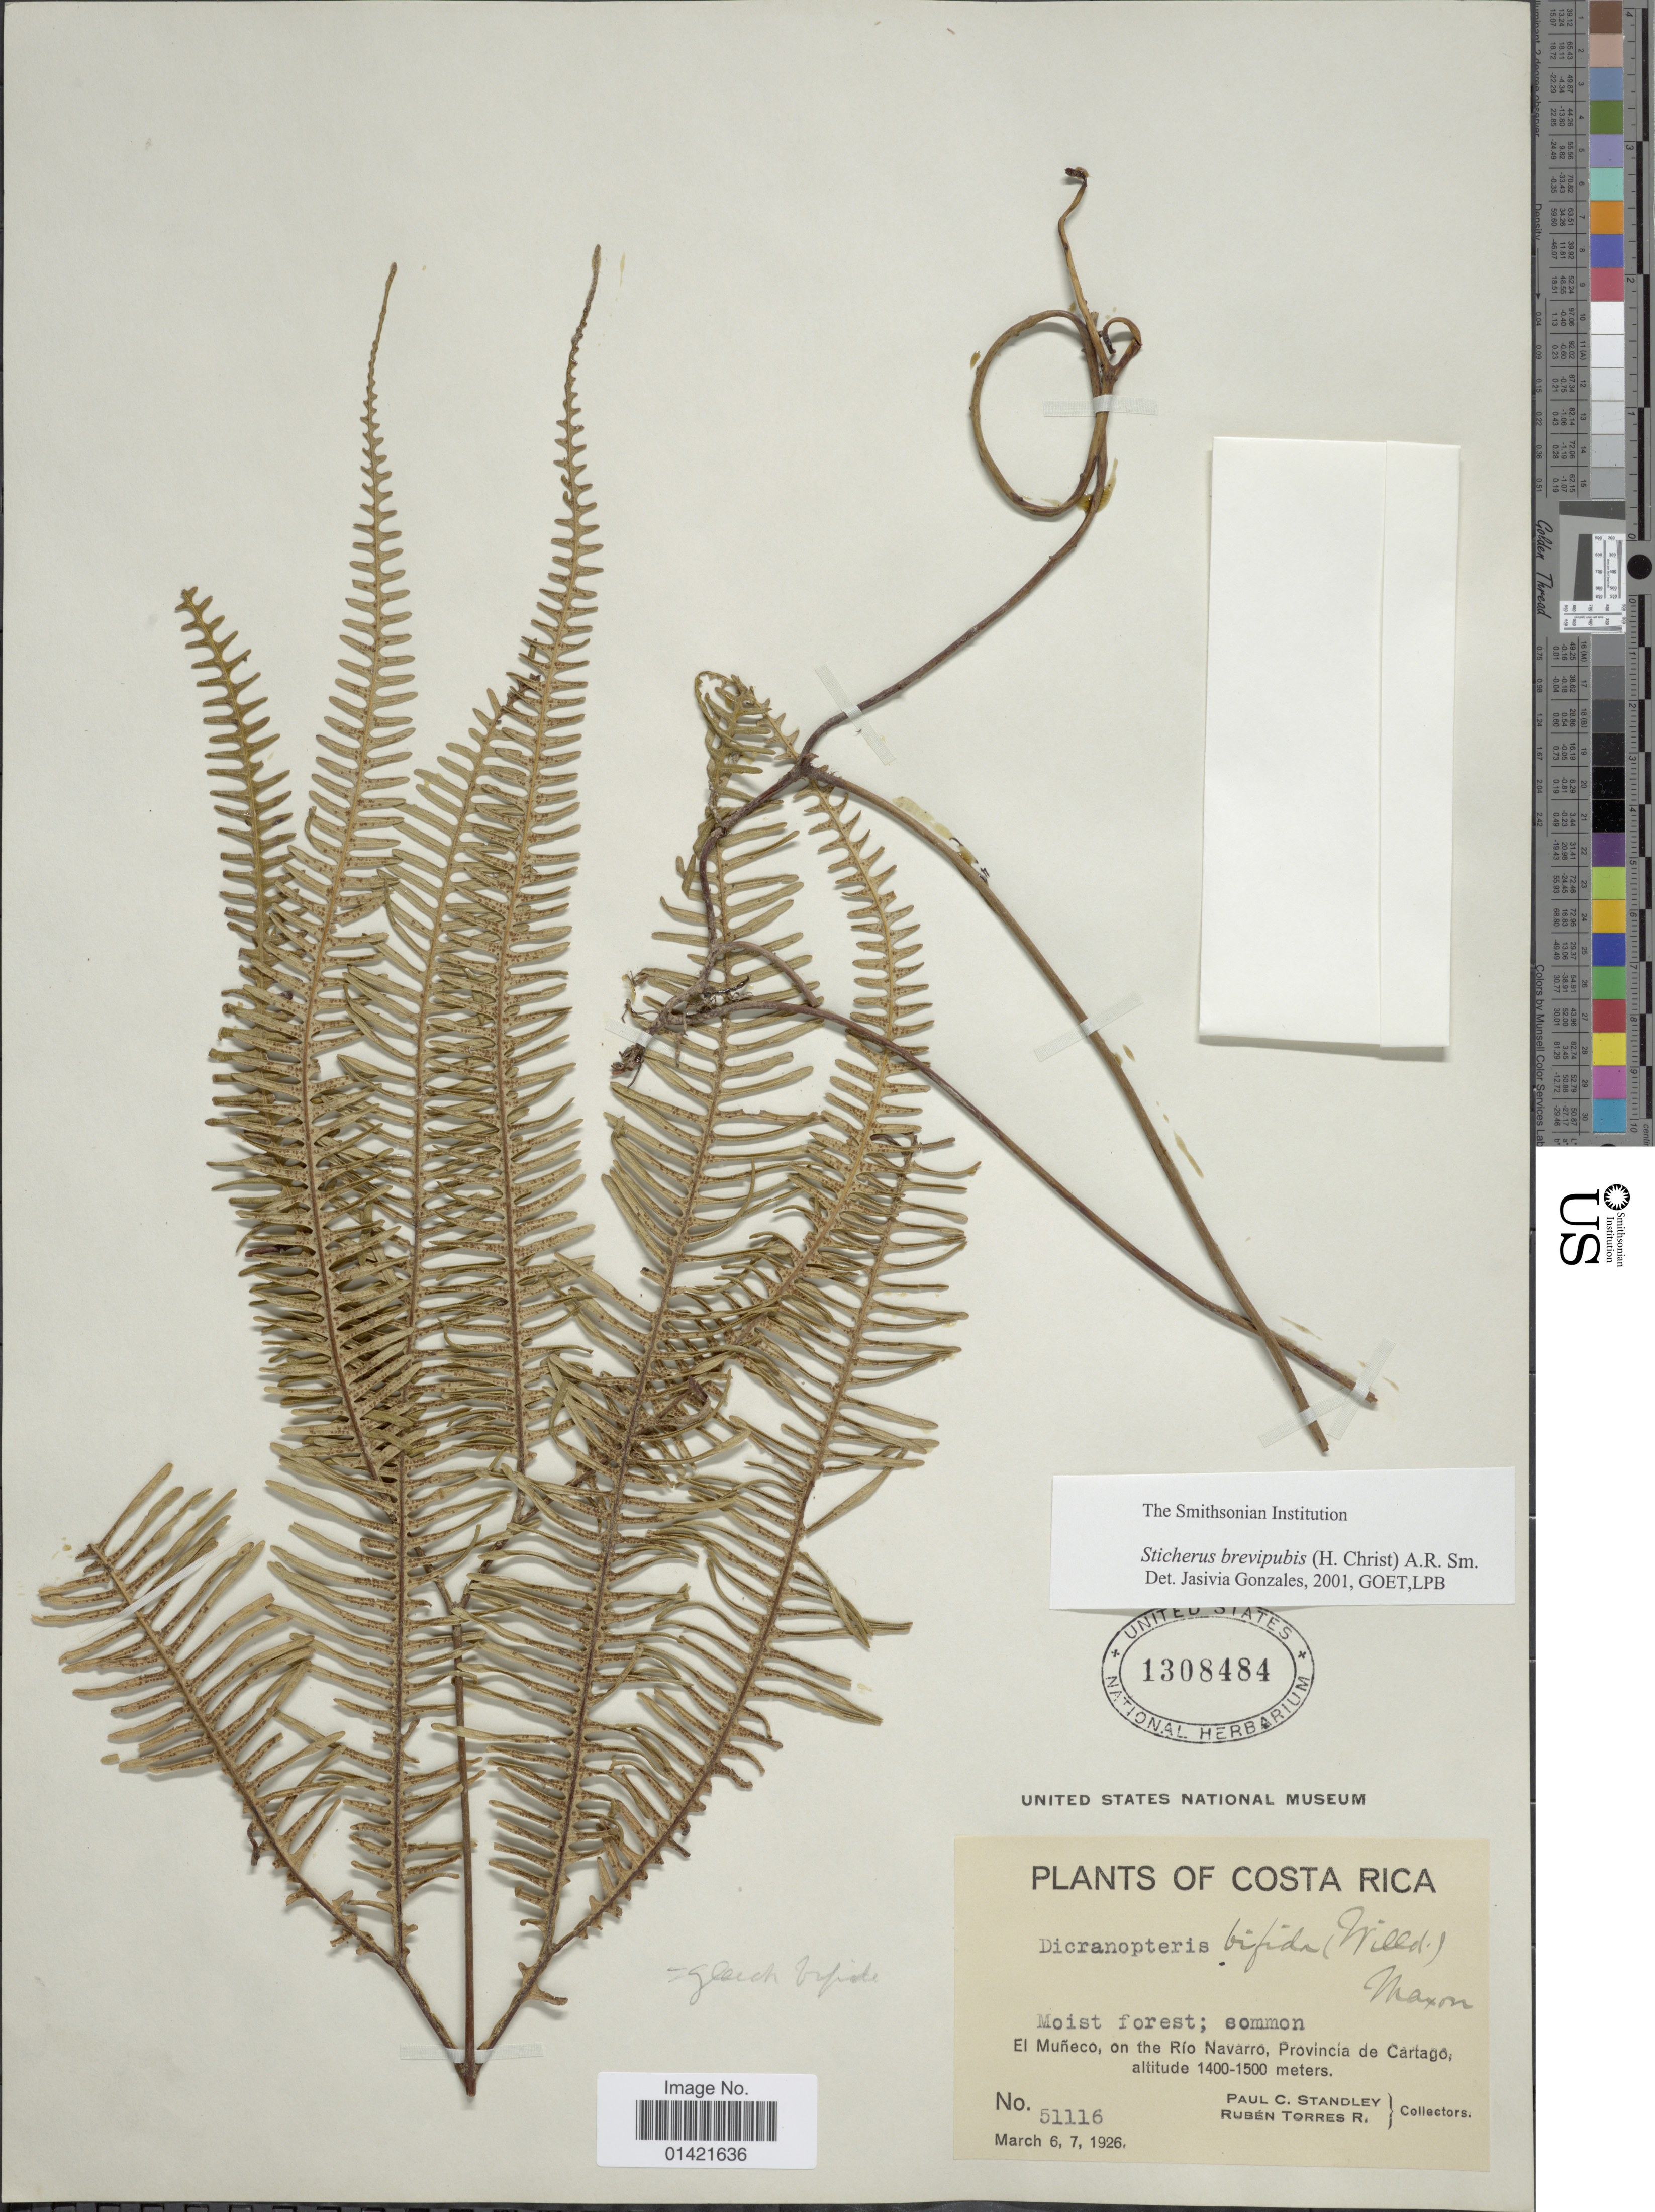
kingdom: Plantae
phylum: Tracheophyta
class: Polypodiopsida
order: Gleicheniales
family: Gleicheniaceae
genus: Sticherus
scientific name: Sticherus fulvus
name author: (Desv.) Ching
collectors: P. C. Standley & R. Torres R.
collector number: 51116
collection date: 1926-03-06/1926-03-07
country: Costa Rica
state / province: Cartago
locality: El Muneco, on the Rio Navarro, Provincia de Cartago.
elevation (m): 1400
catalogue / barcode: US 1308484